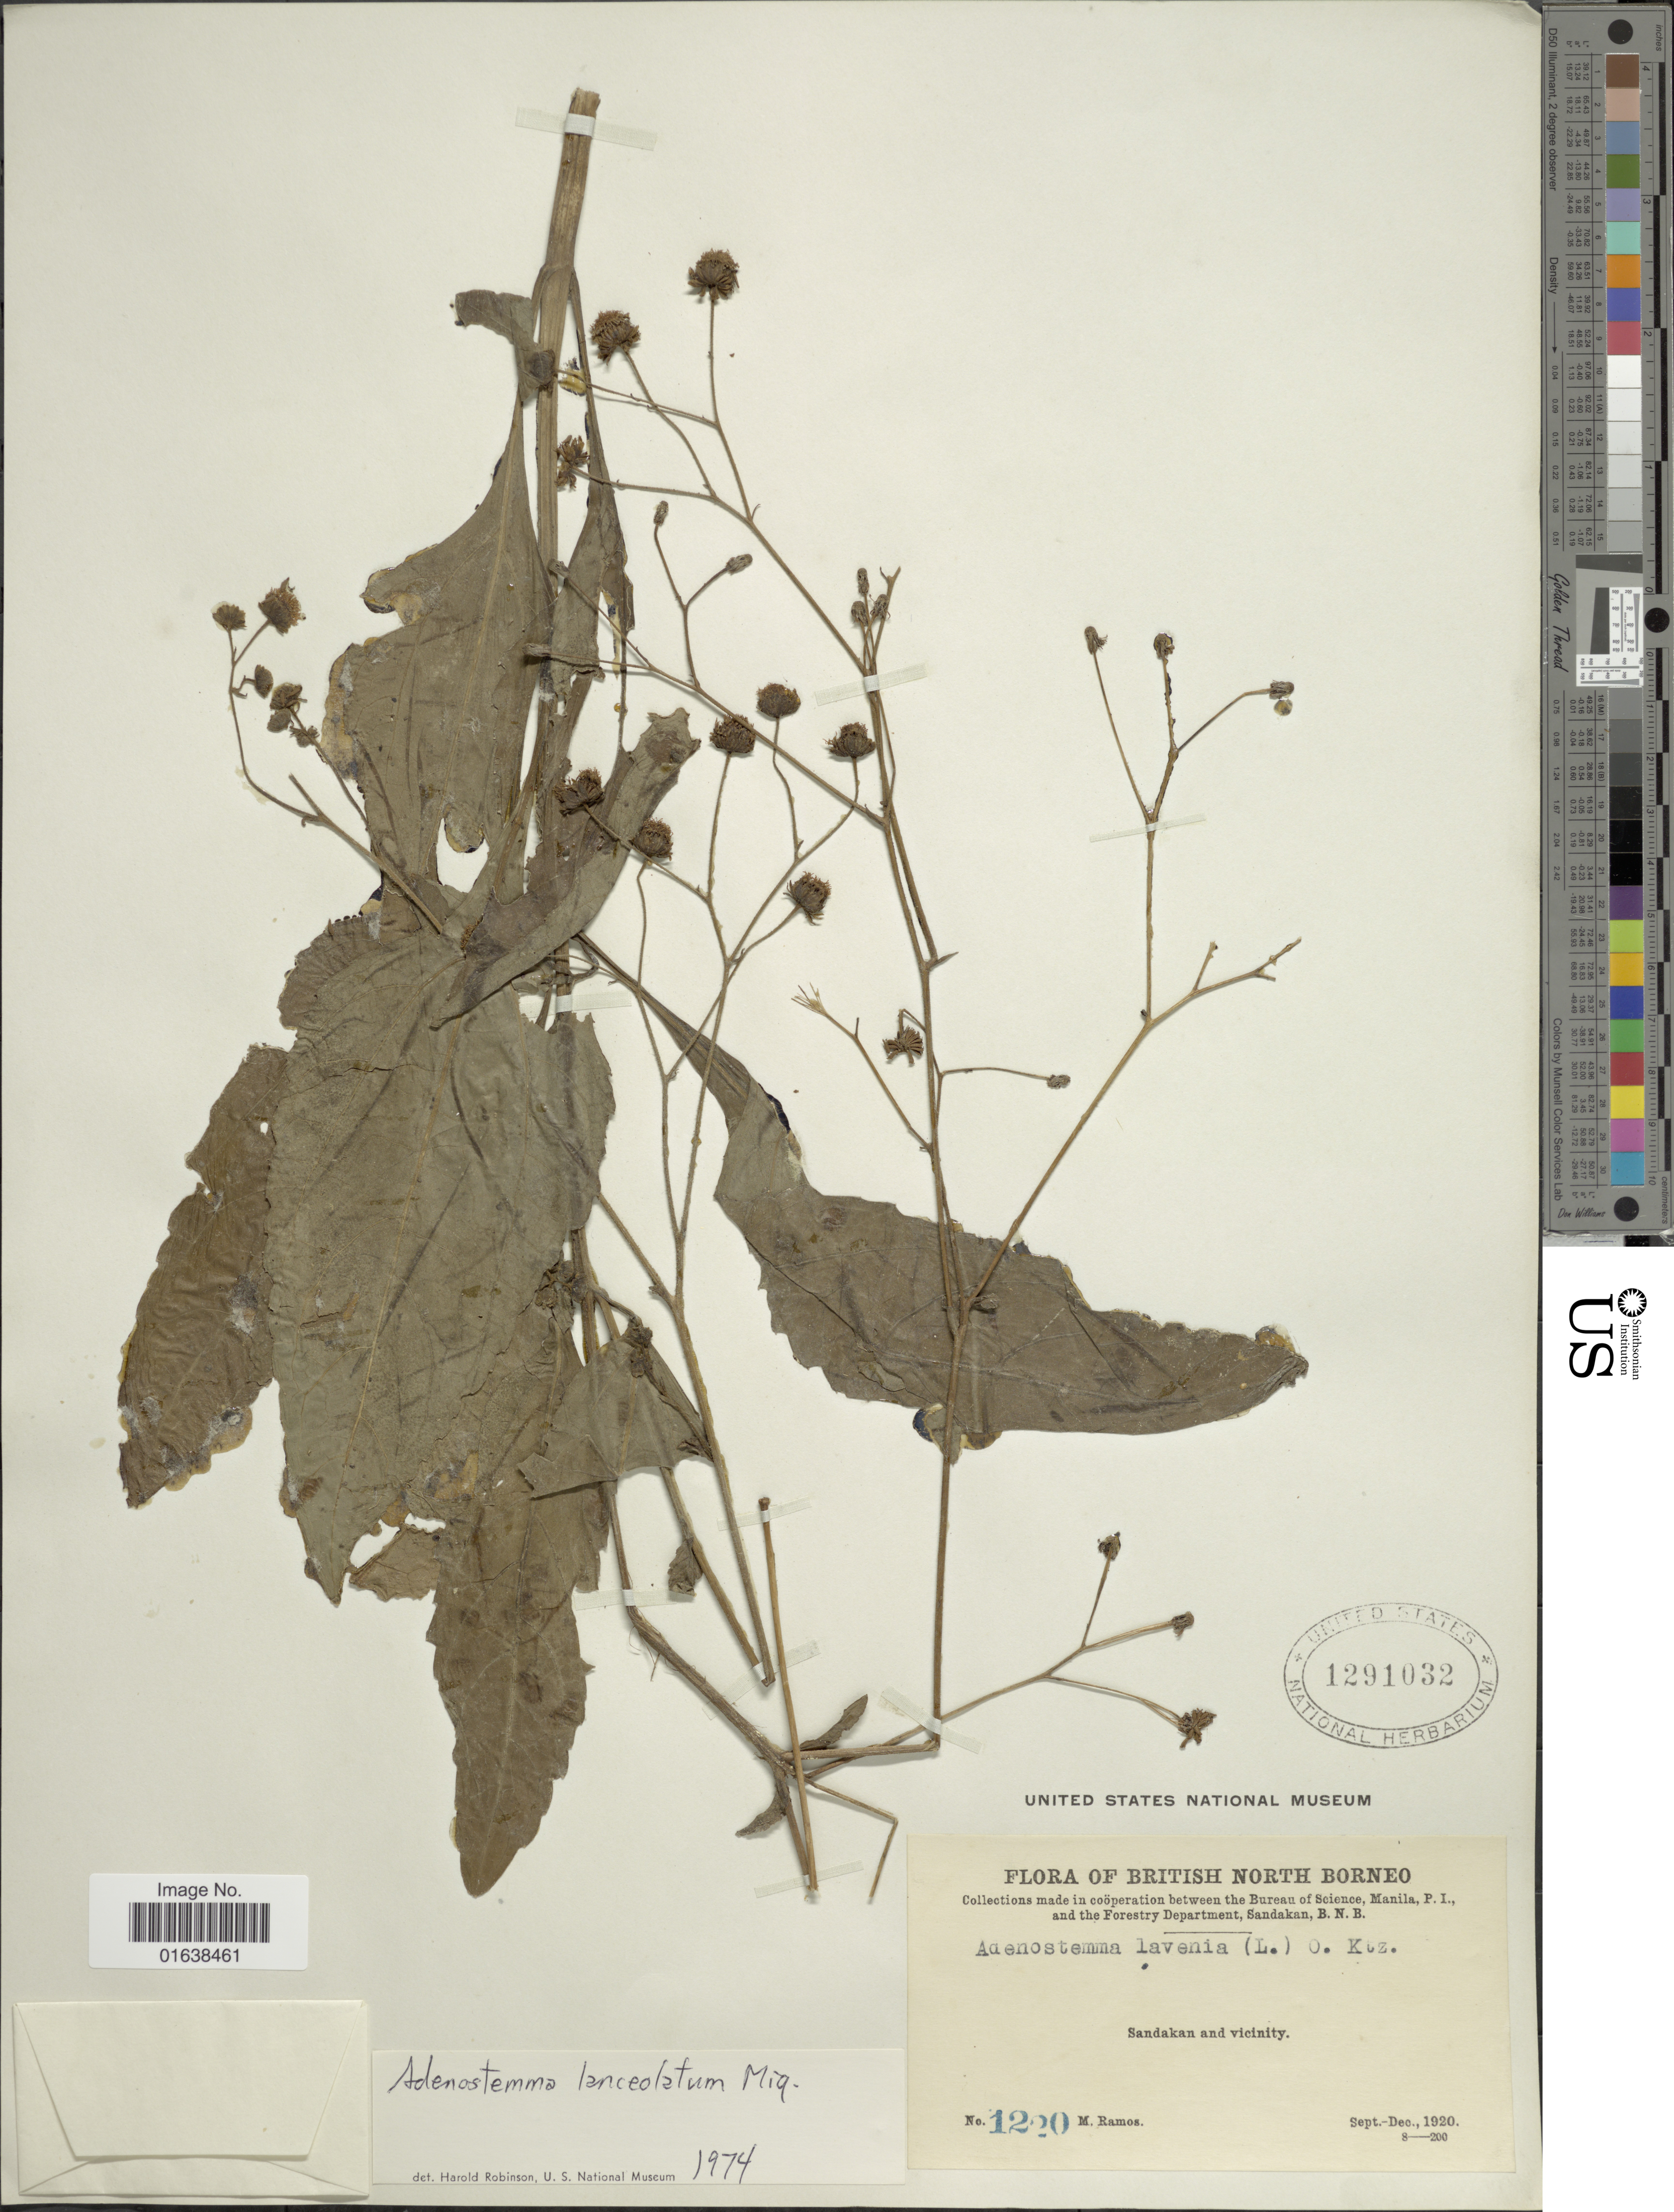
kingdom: Plantae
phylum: Tracheophyta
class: Magnoliopsida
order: Asterales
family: Asteraceae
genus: Adenostemma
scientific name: Adenostemma lanceolatum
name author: Miq.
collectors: M. Ramos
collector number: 1220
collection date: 1920-09/1920-12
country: Malaysia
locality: British North Borneo. Sandakan and vicinity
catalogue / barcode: US 1291032